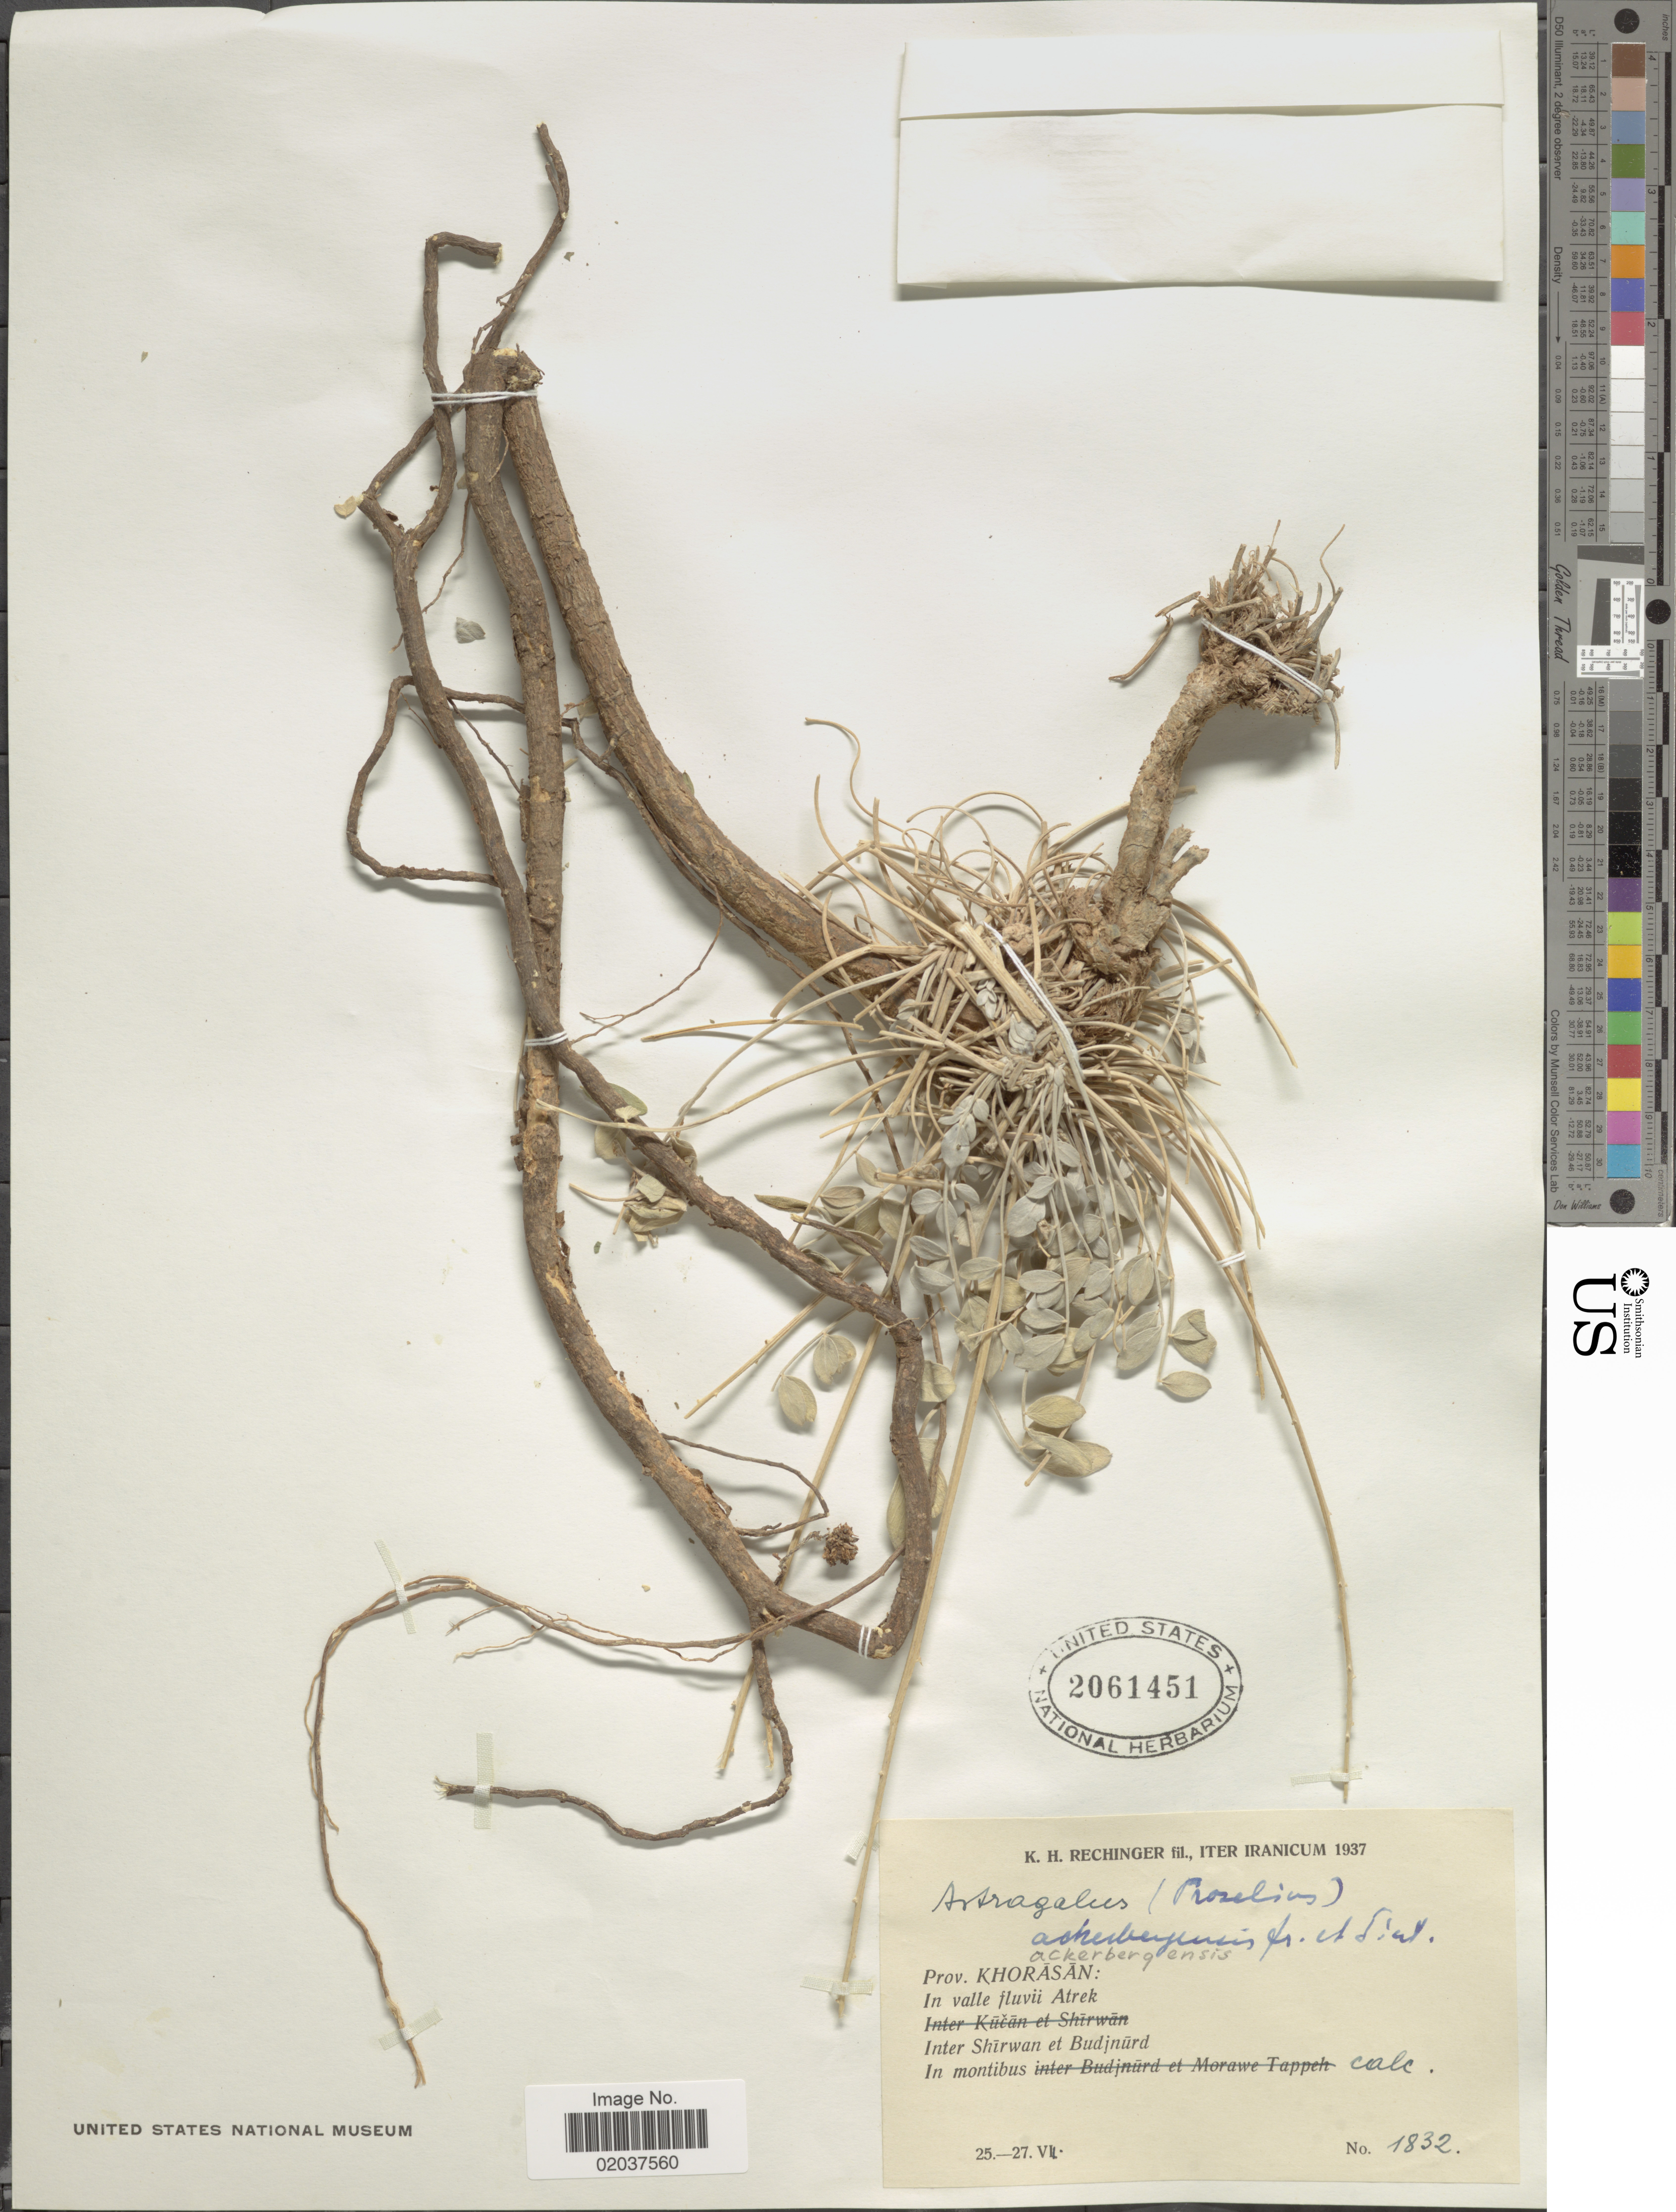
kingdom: Plantae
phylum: Tracheophyta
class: Magnoliopsida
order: Fabales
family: Fabaceae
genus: Astragalus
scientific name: Astragalus adsurgens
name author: Pall.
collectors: K. H. Rechinger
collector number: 1832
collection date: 1937-07-25/1937-07-27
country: Iran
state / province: Khorasan [obsolete]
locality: In valle fluvii Atrek. Inter Shirwan et Budjnurd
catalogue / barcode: US 2061451